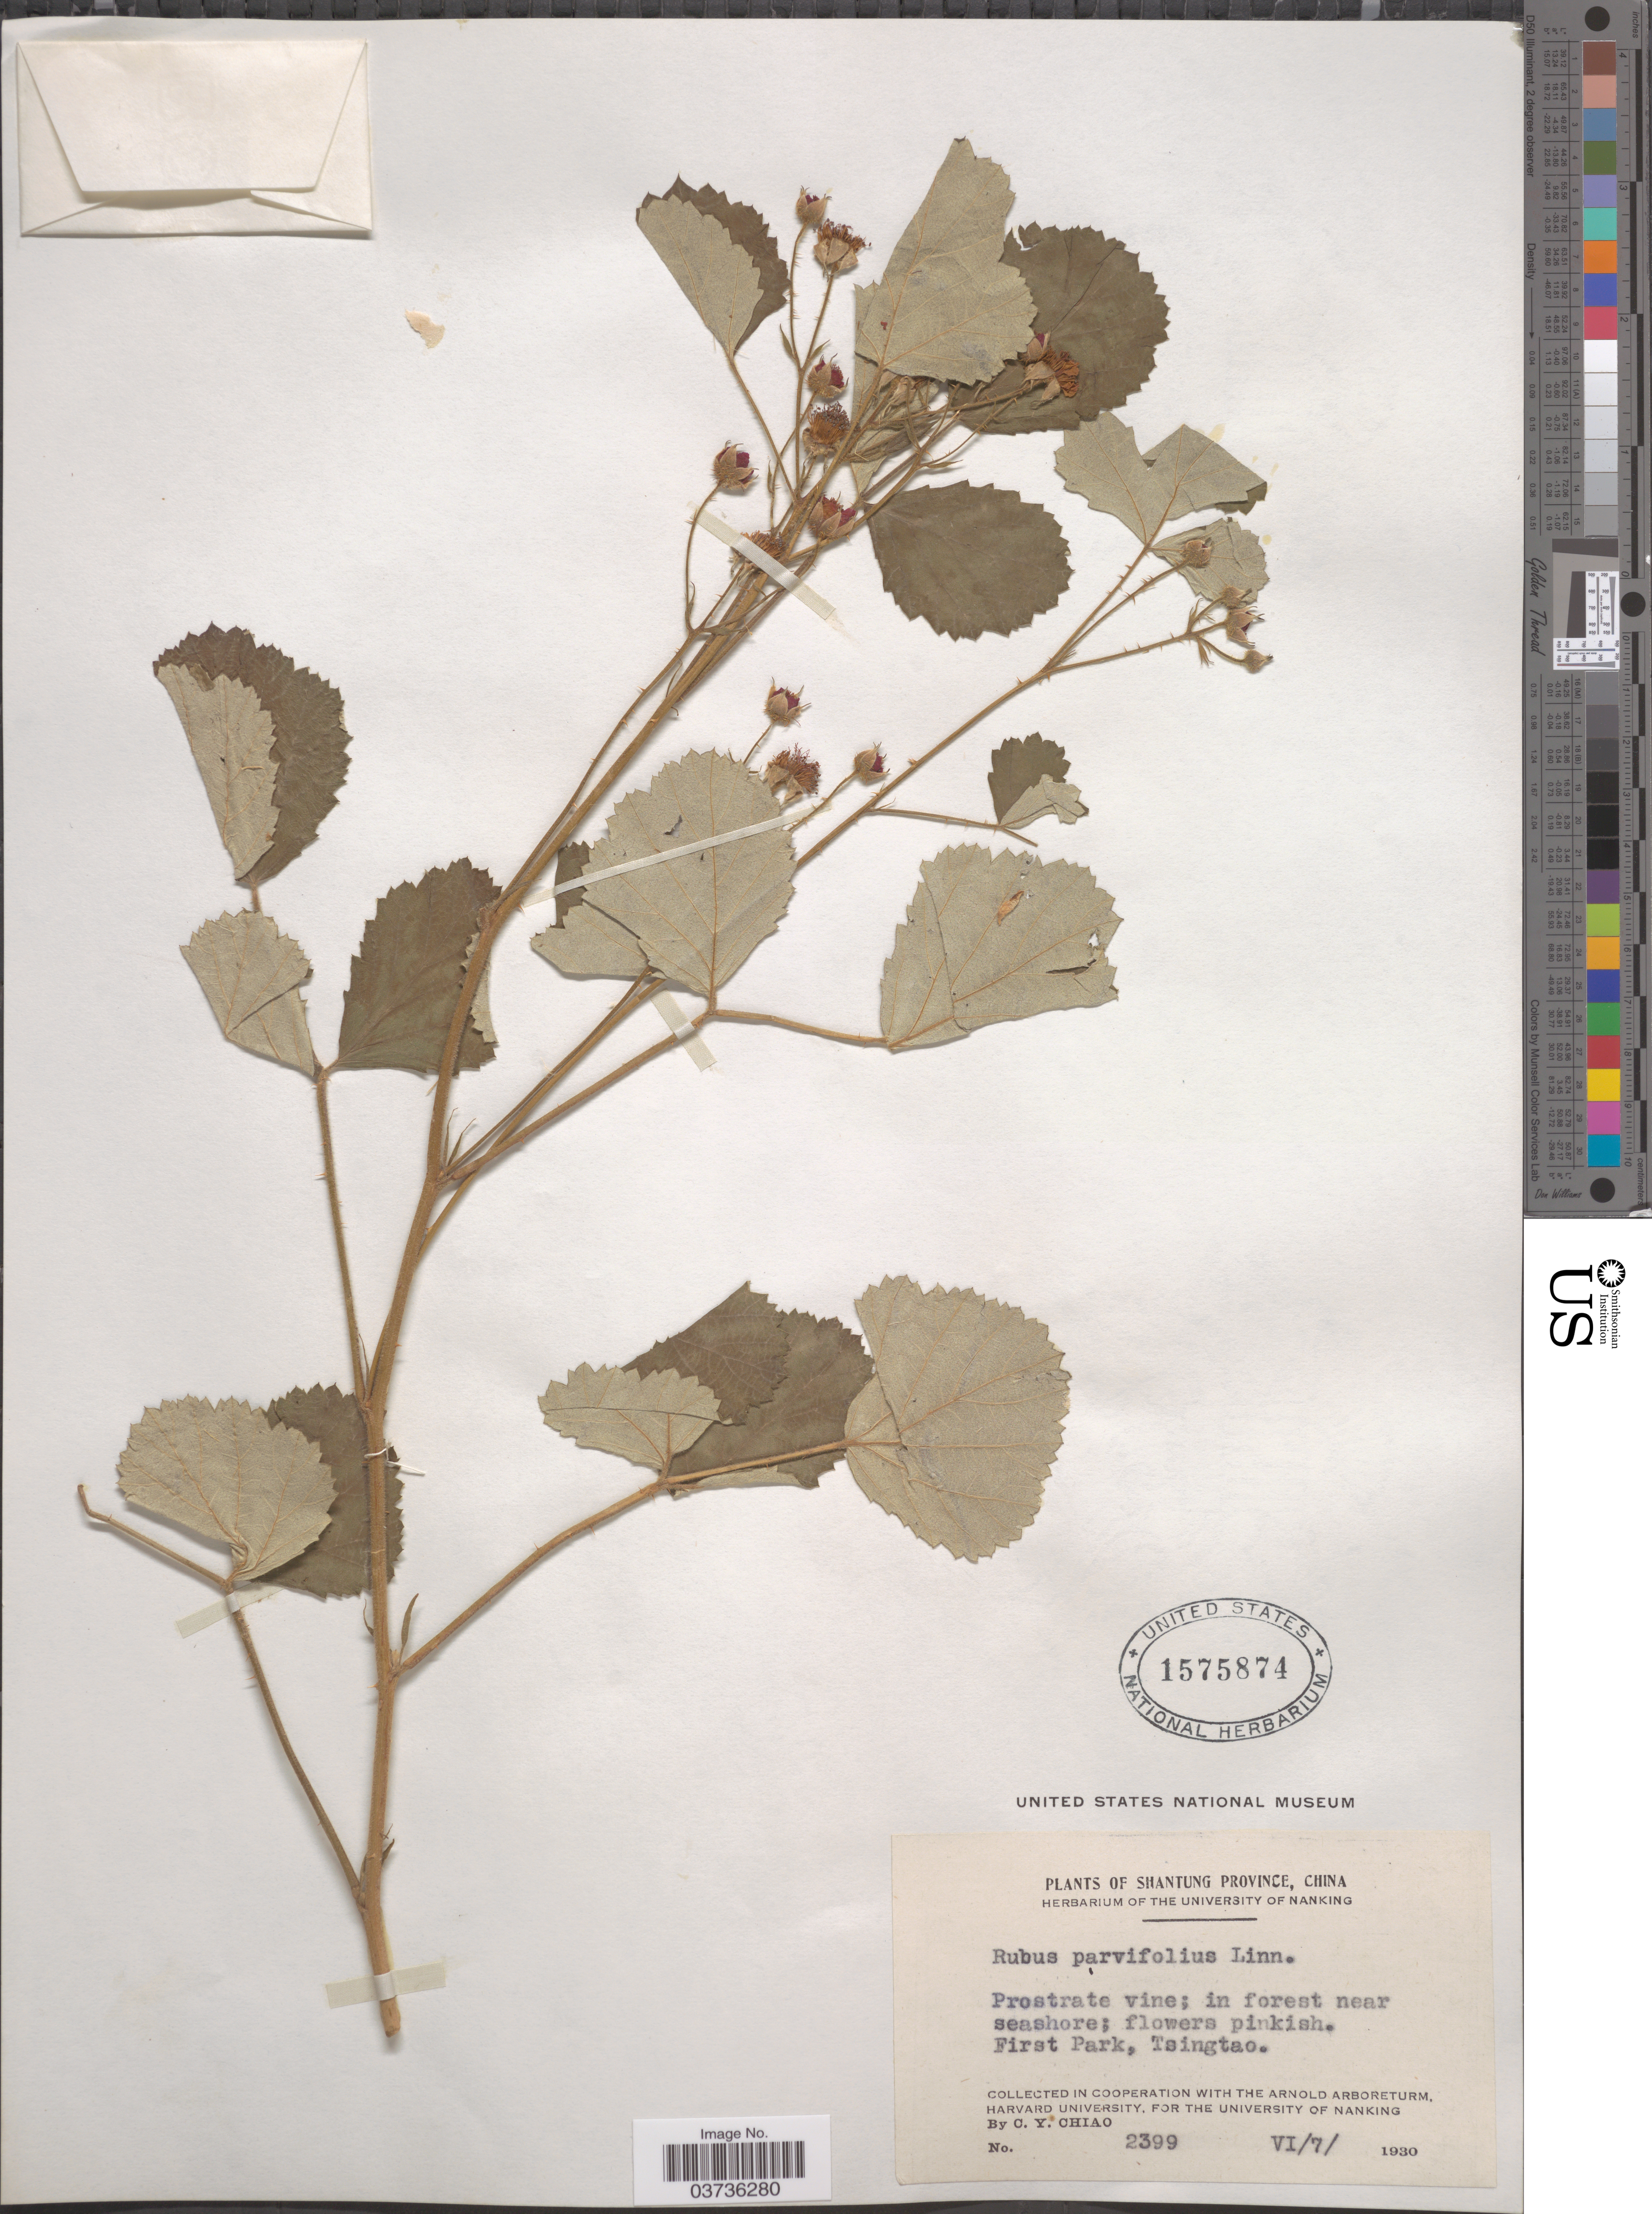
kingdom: Plantae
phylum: Tracheophyta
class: Magnoliopsida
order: Rosales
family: Rosaceae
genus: Rubus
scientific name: Rubus parvifolius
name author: L.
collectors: C. Y. Chiao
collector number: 2399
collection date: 1930-06-07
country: China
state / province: Shandong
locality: Shantung Province. First Park, Tsingtao.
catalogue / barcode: US 1575874